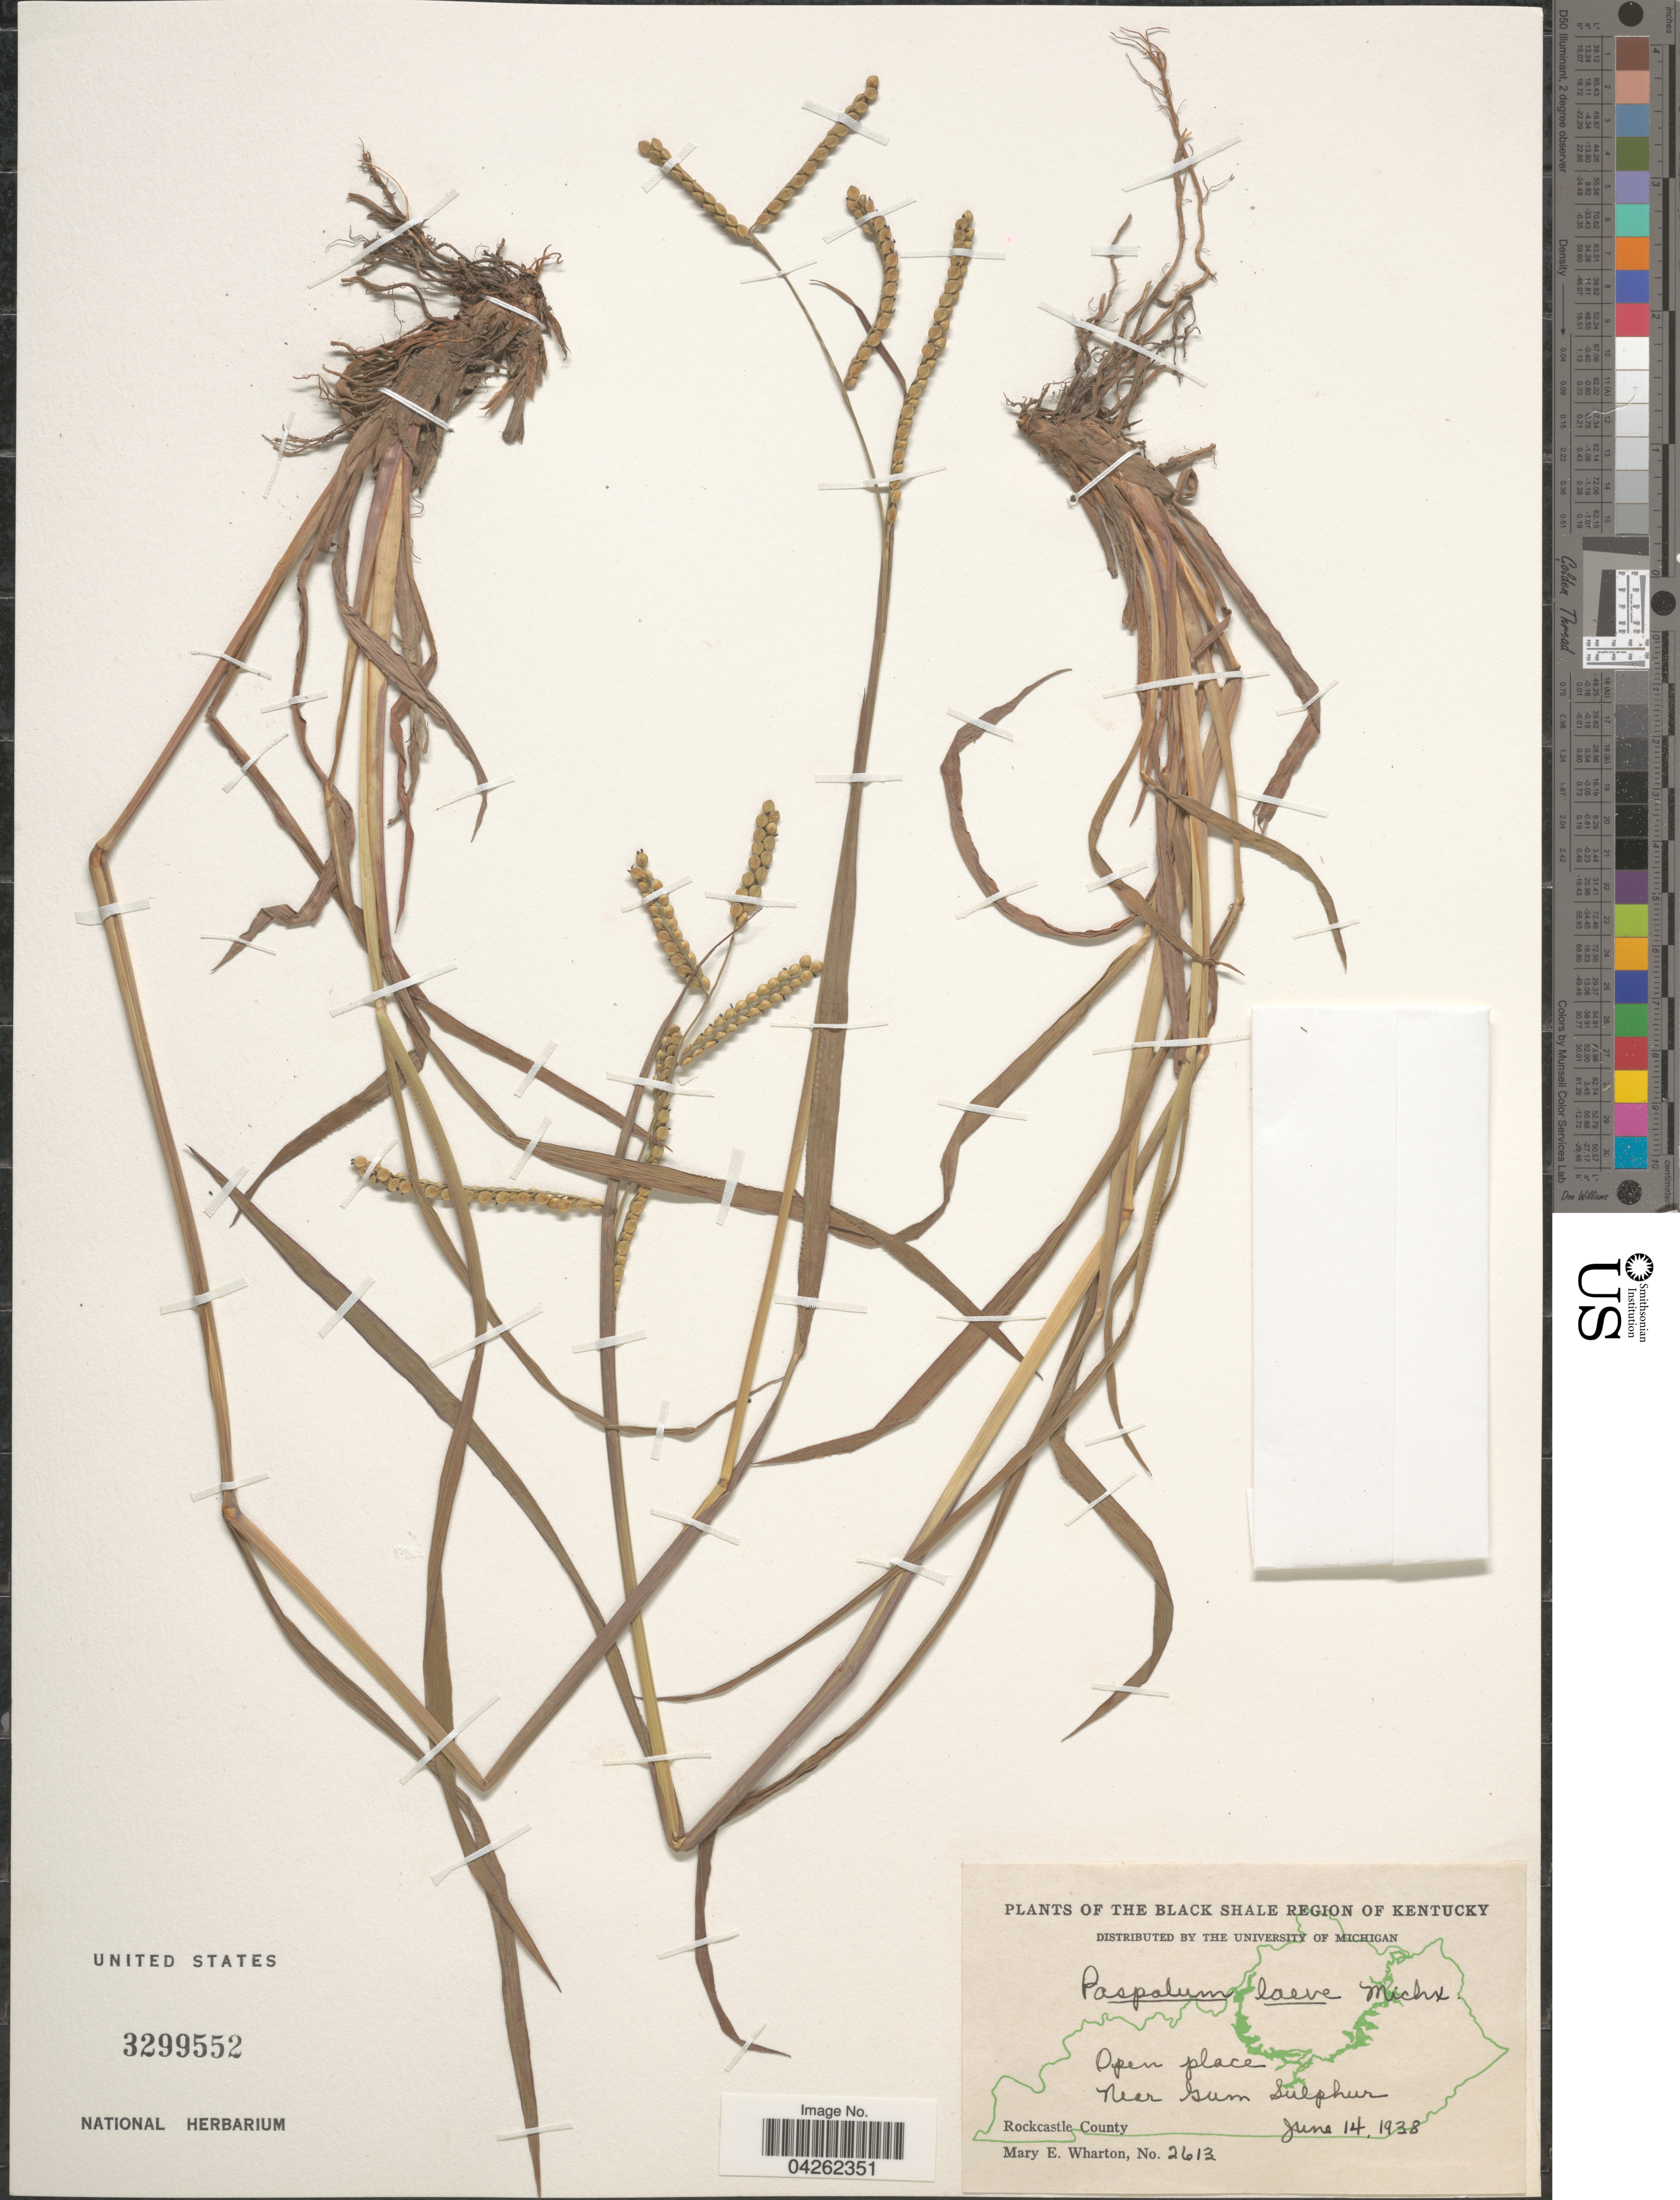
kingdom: Plantae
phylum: Tracheophyta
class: Liliopsida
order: Poales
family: Poaceae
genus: Paspalum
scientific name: Paspalum laeve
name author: Michx.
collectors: M. Wharton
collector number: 2613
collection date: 1938-06-14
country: United States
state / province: Kentucky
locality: The Black Shale Region of Kentucky. Open place. Near Gum Sulphur. Rockcastle County.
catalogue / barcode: US 3299552